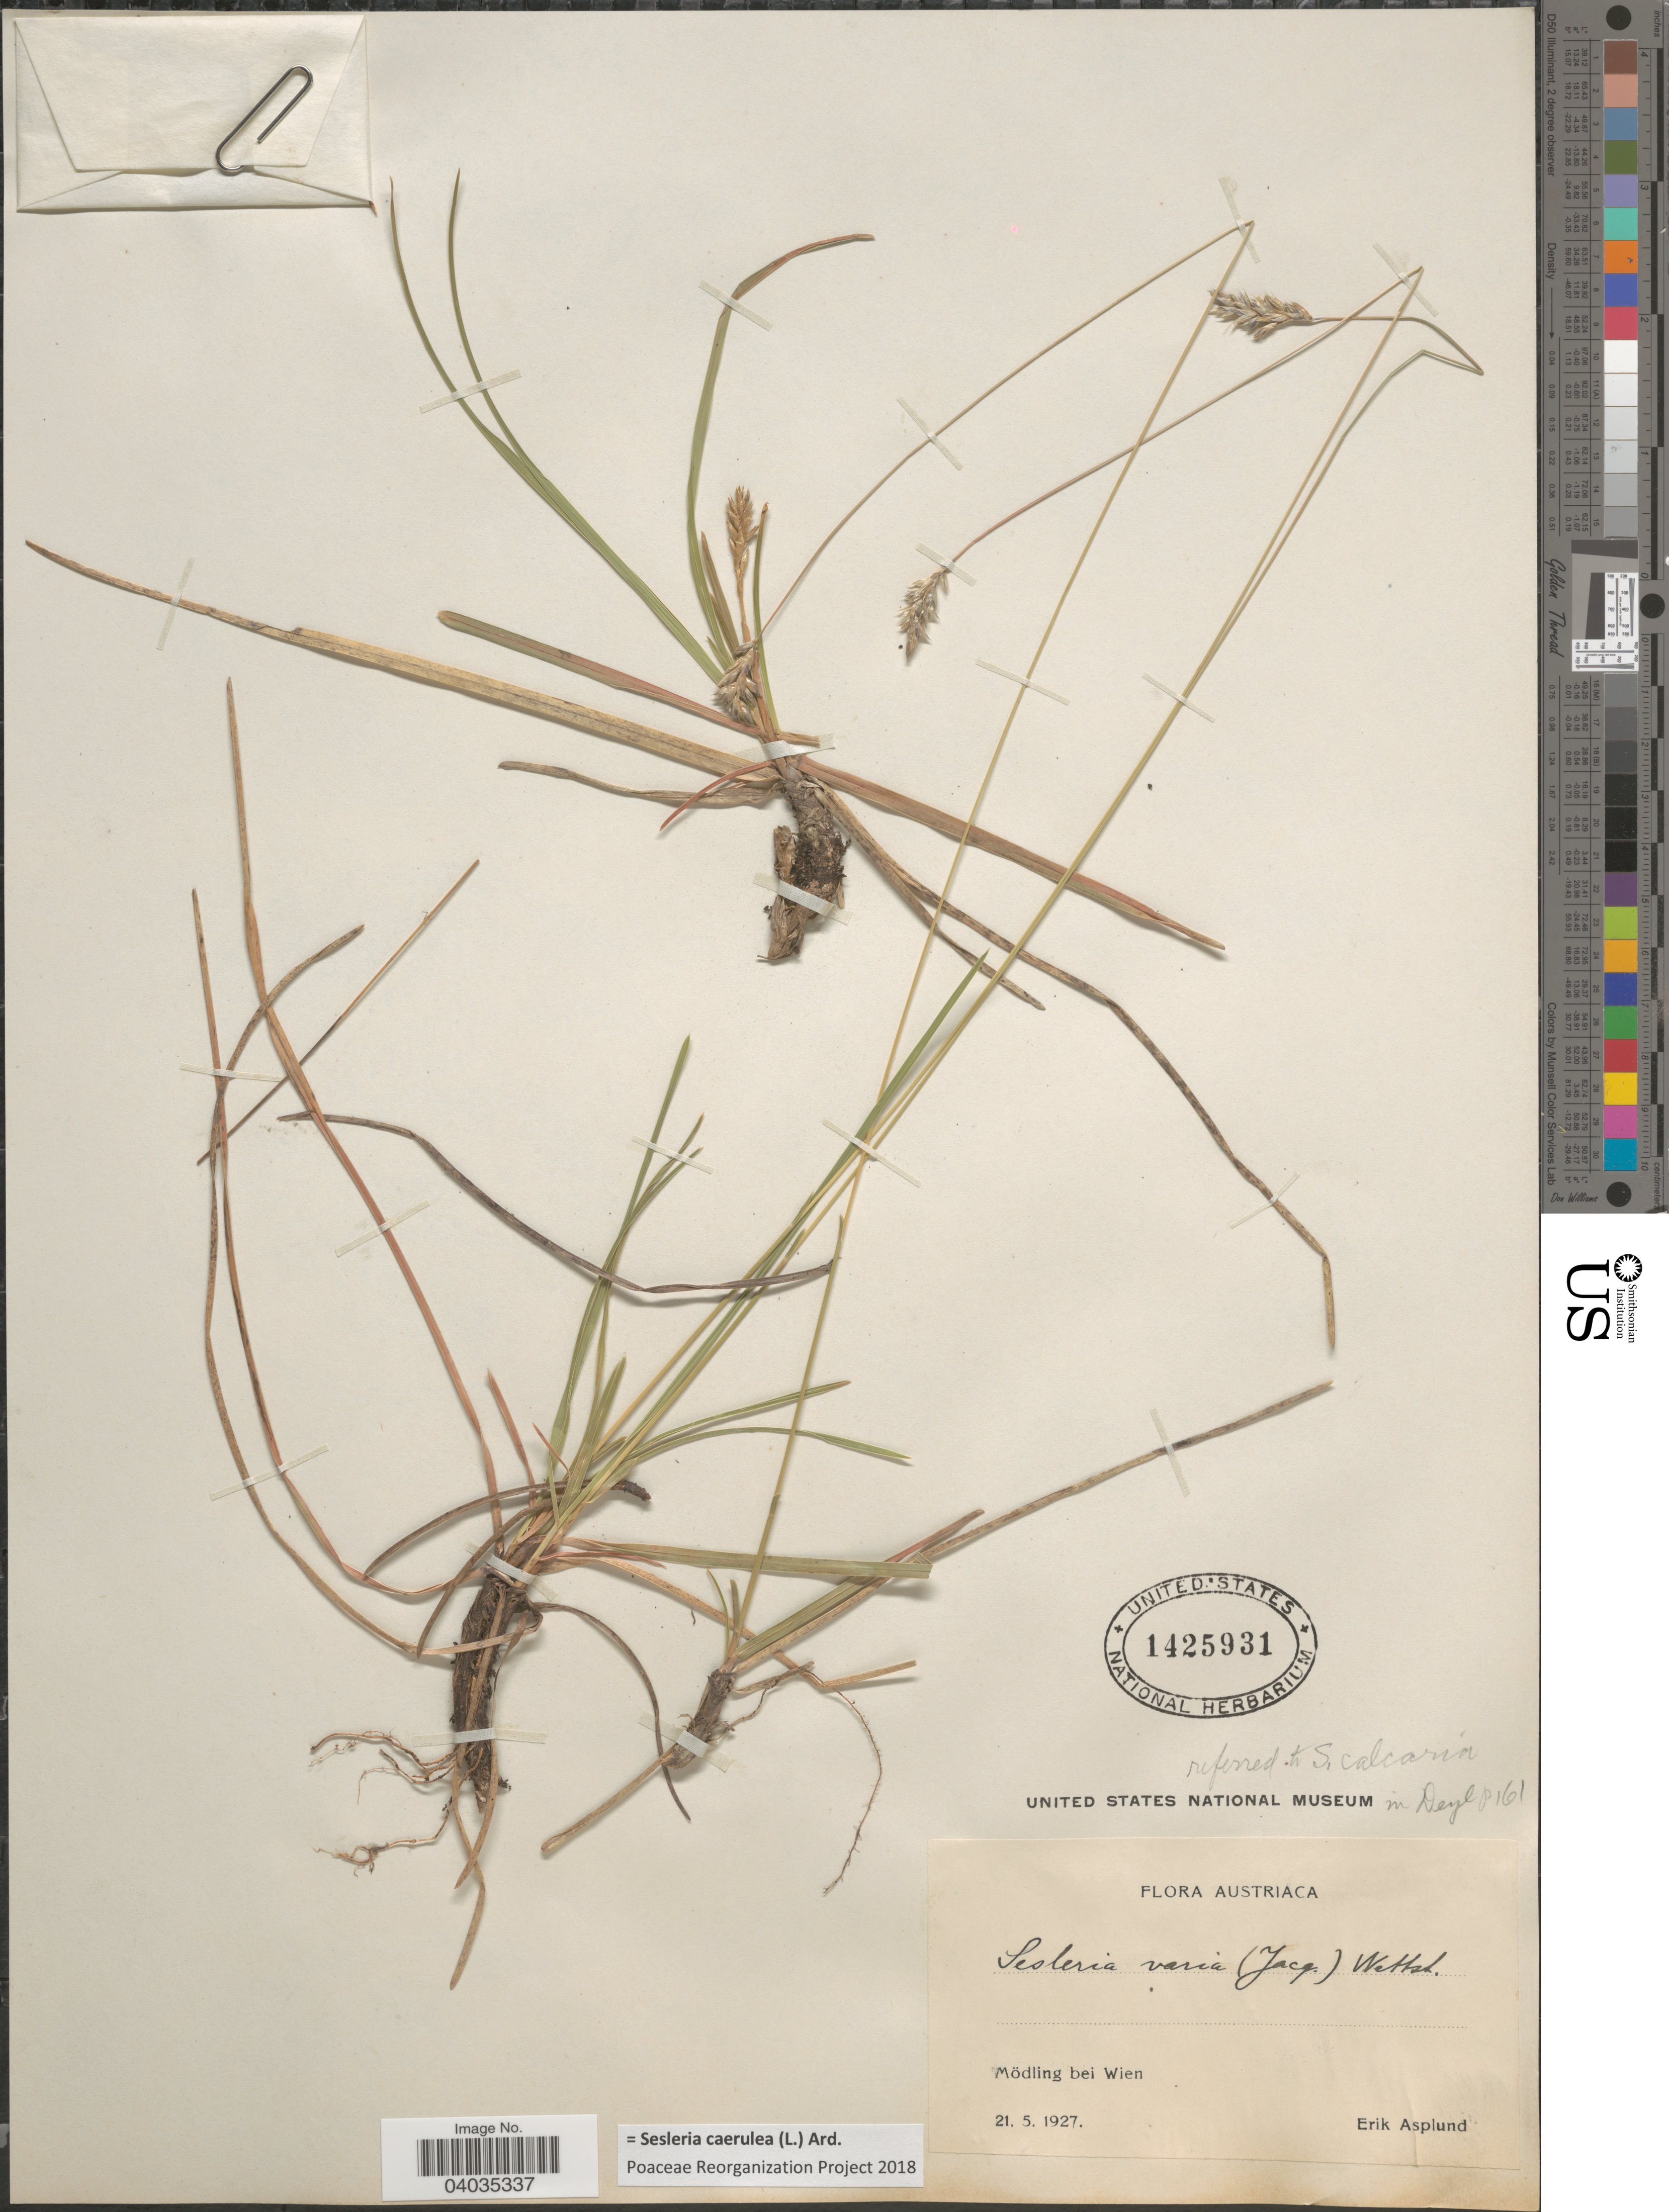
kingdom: Plantae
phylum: Tracheophyta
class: Liliopsida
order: Poales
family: Poaceae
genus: Sesleria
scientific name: Sesleria caerulea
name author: (L.) Ard.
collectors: E. Asplund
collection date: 1927-05-21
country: Austria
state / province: Wien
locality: Austriaca. Mödling bei Wien.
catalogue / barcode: US 1425931